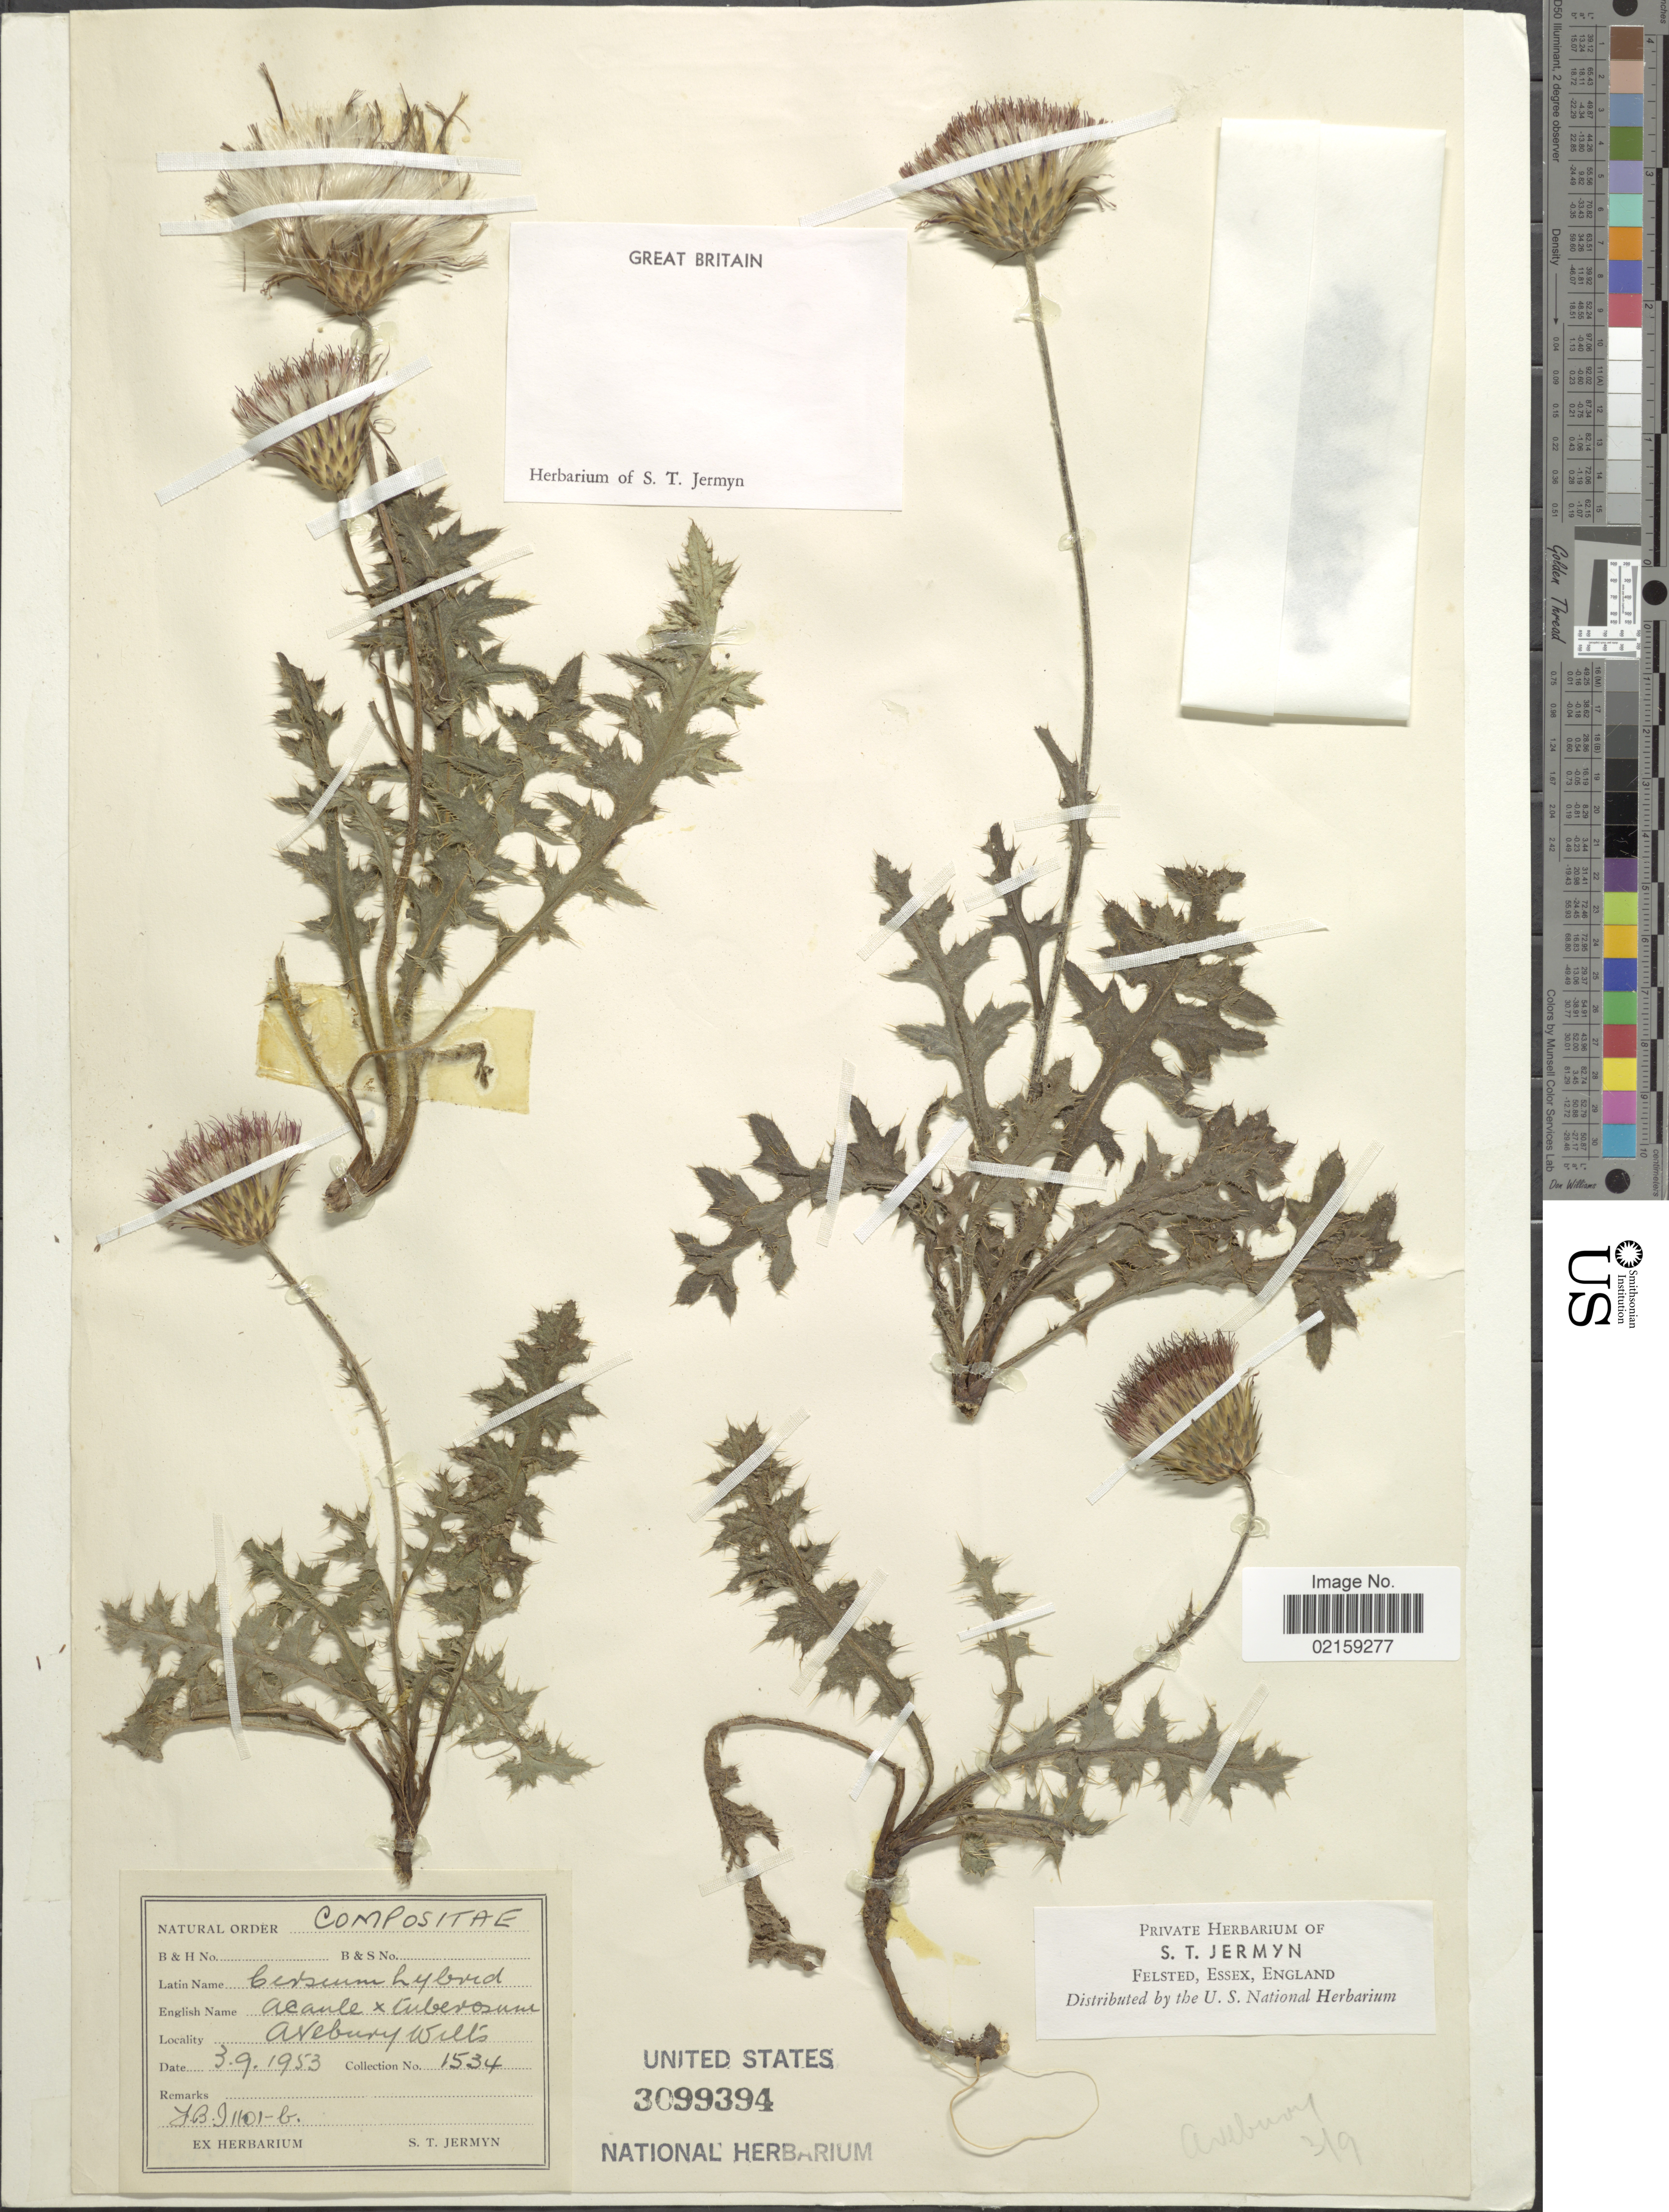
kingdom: Plantae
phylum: Tracheophyta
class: Magnoliopsida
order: Asterales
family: Asteraceae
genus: Cirsium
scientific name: Cirsium sp.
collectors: S. Jermyn (herbarium)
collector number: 1534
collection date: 1953-09-03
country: United Kingdom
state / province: England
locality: Great Brittain. Axebury Wilts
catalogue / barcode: US 3099394